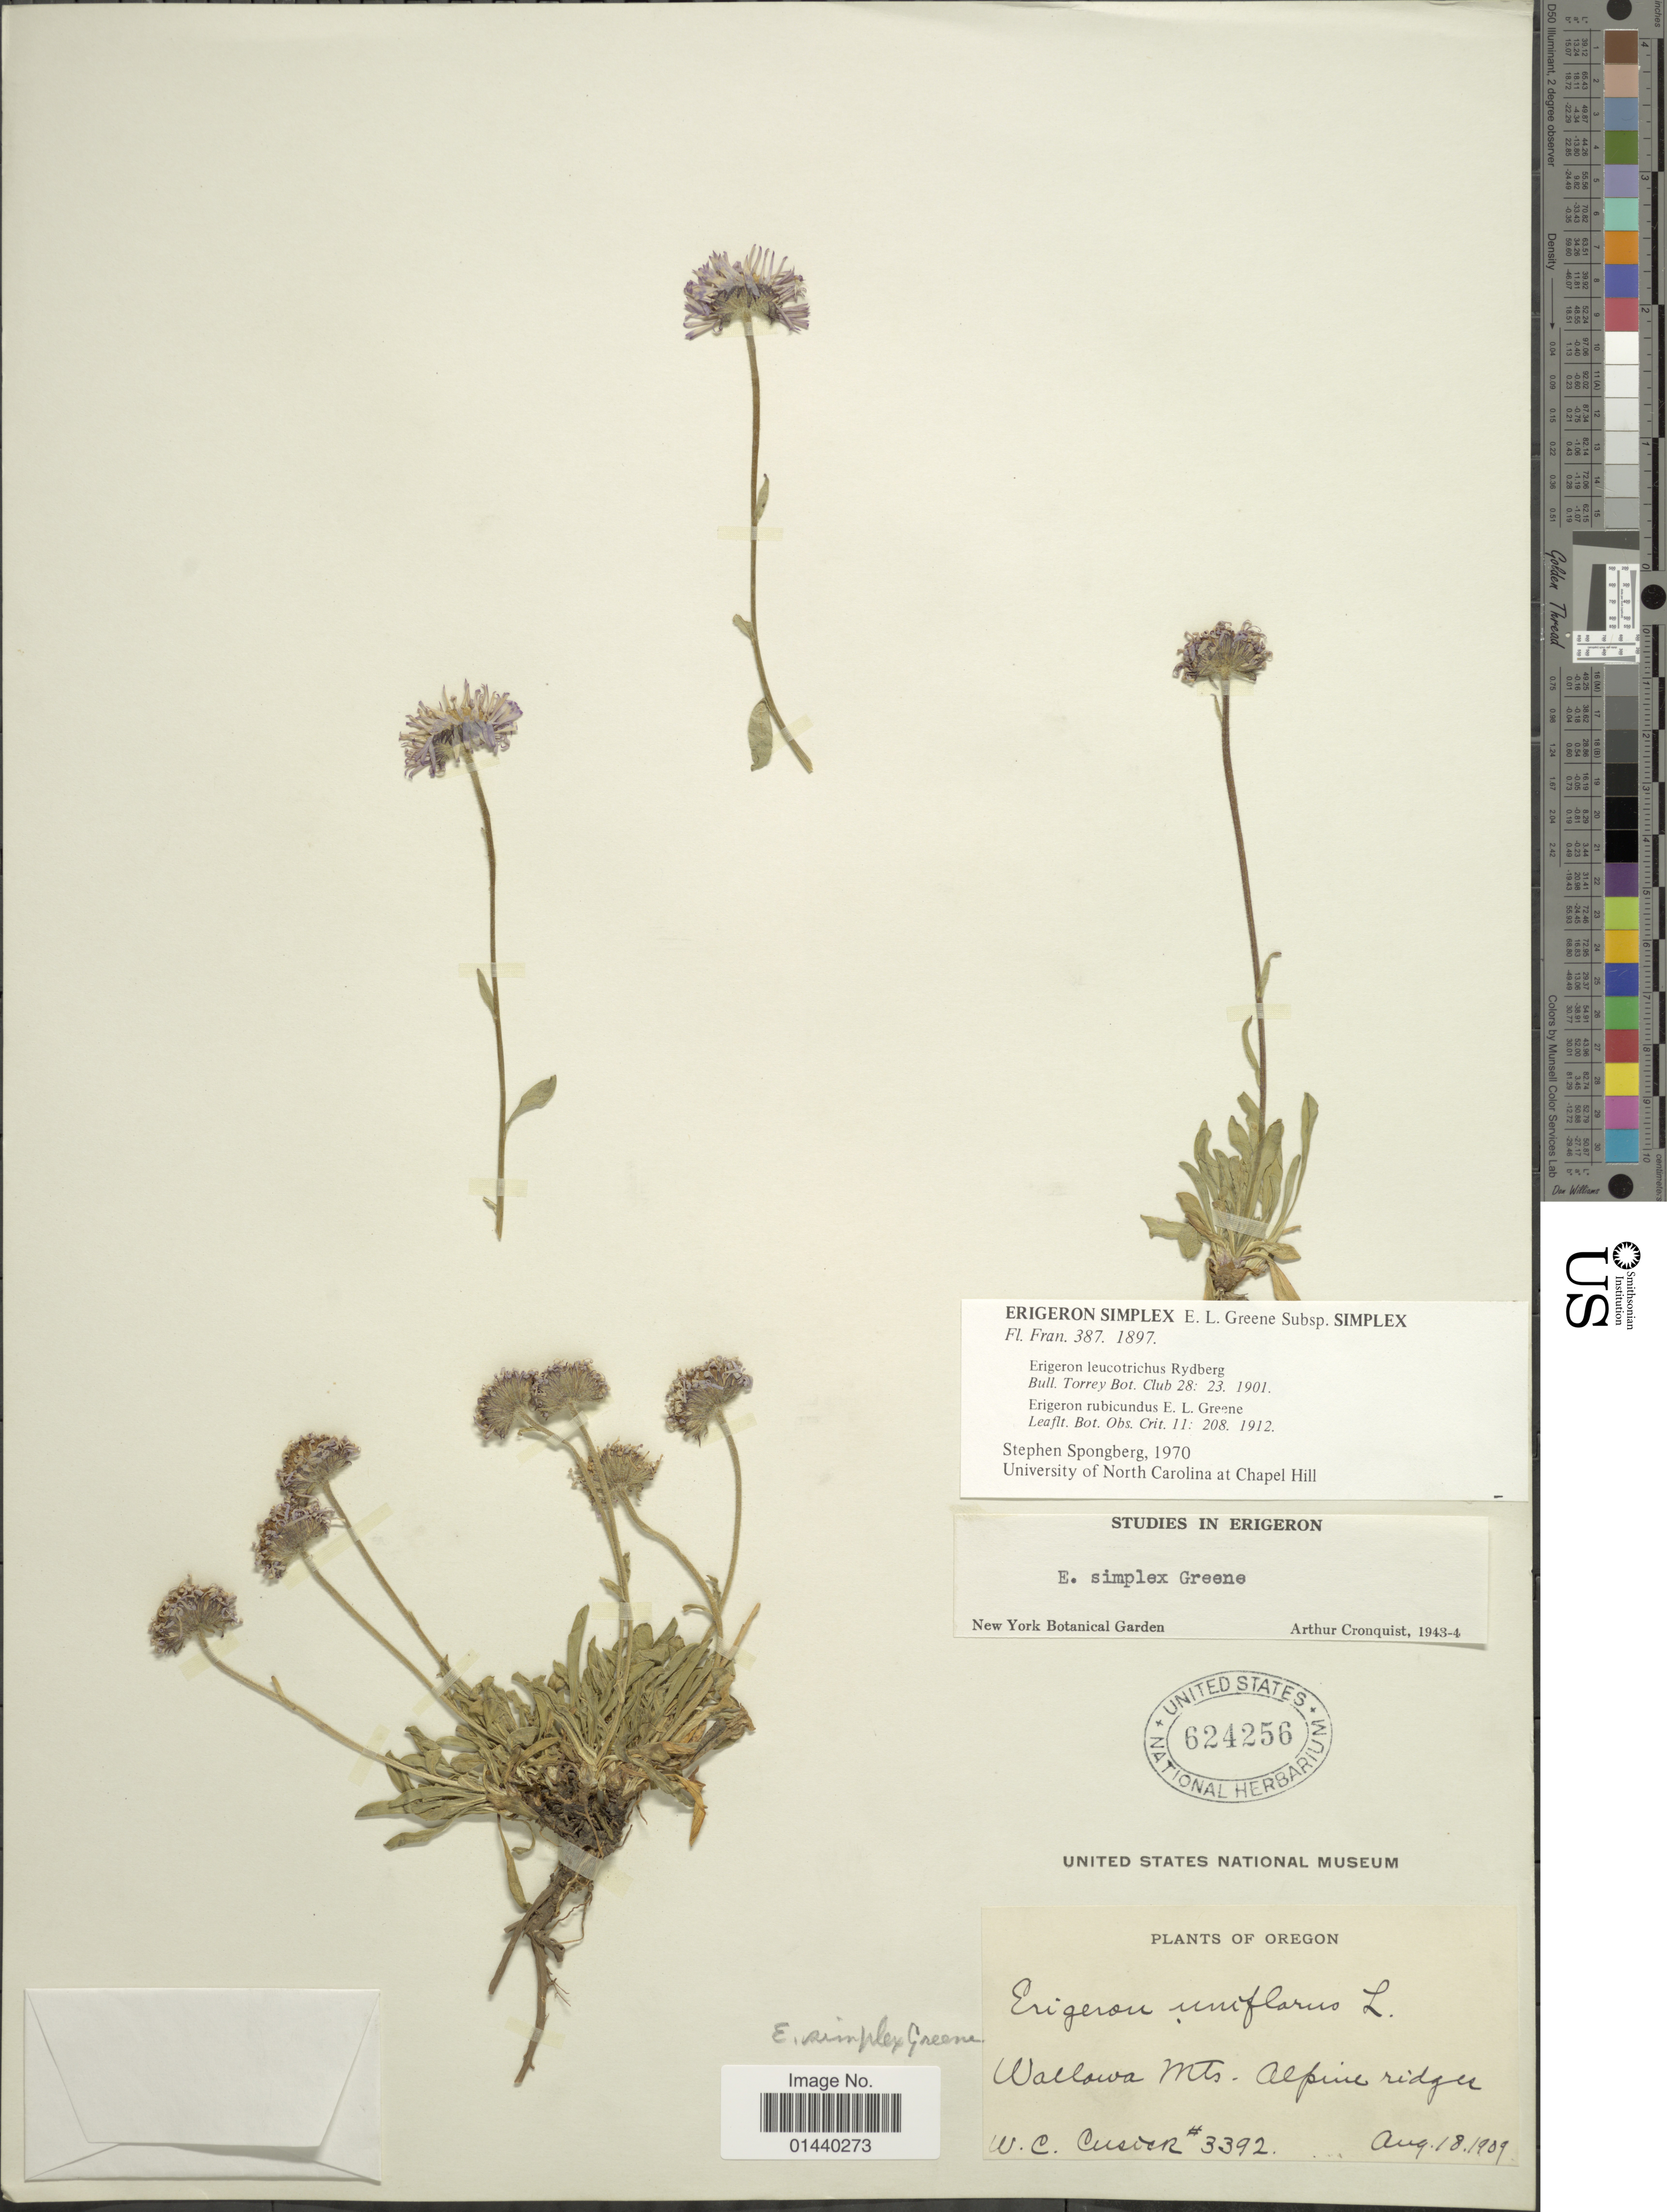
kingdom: Plantae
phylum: Tracheophyta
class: Magnoliopsida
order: Asterales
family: Asteraceae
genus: Erigeron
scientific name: Erigeron simplex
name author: Greene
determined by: Cronquist, A. J.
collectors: W. C. Cusick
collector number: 3392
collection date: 1909-08-18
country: United States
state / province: Oregon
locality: Wallowa Mts. Alpine ridges.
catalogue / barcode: US 624256